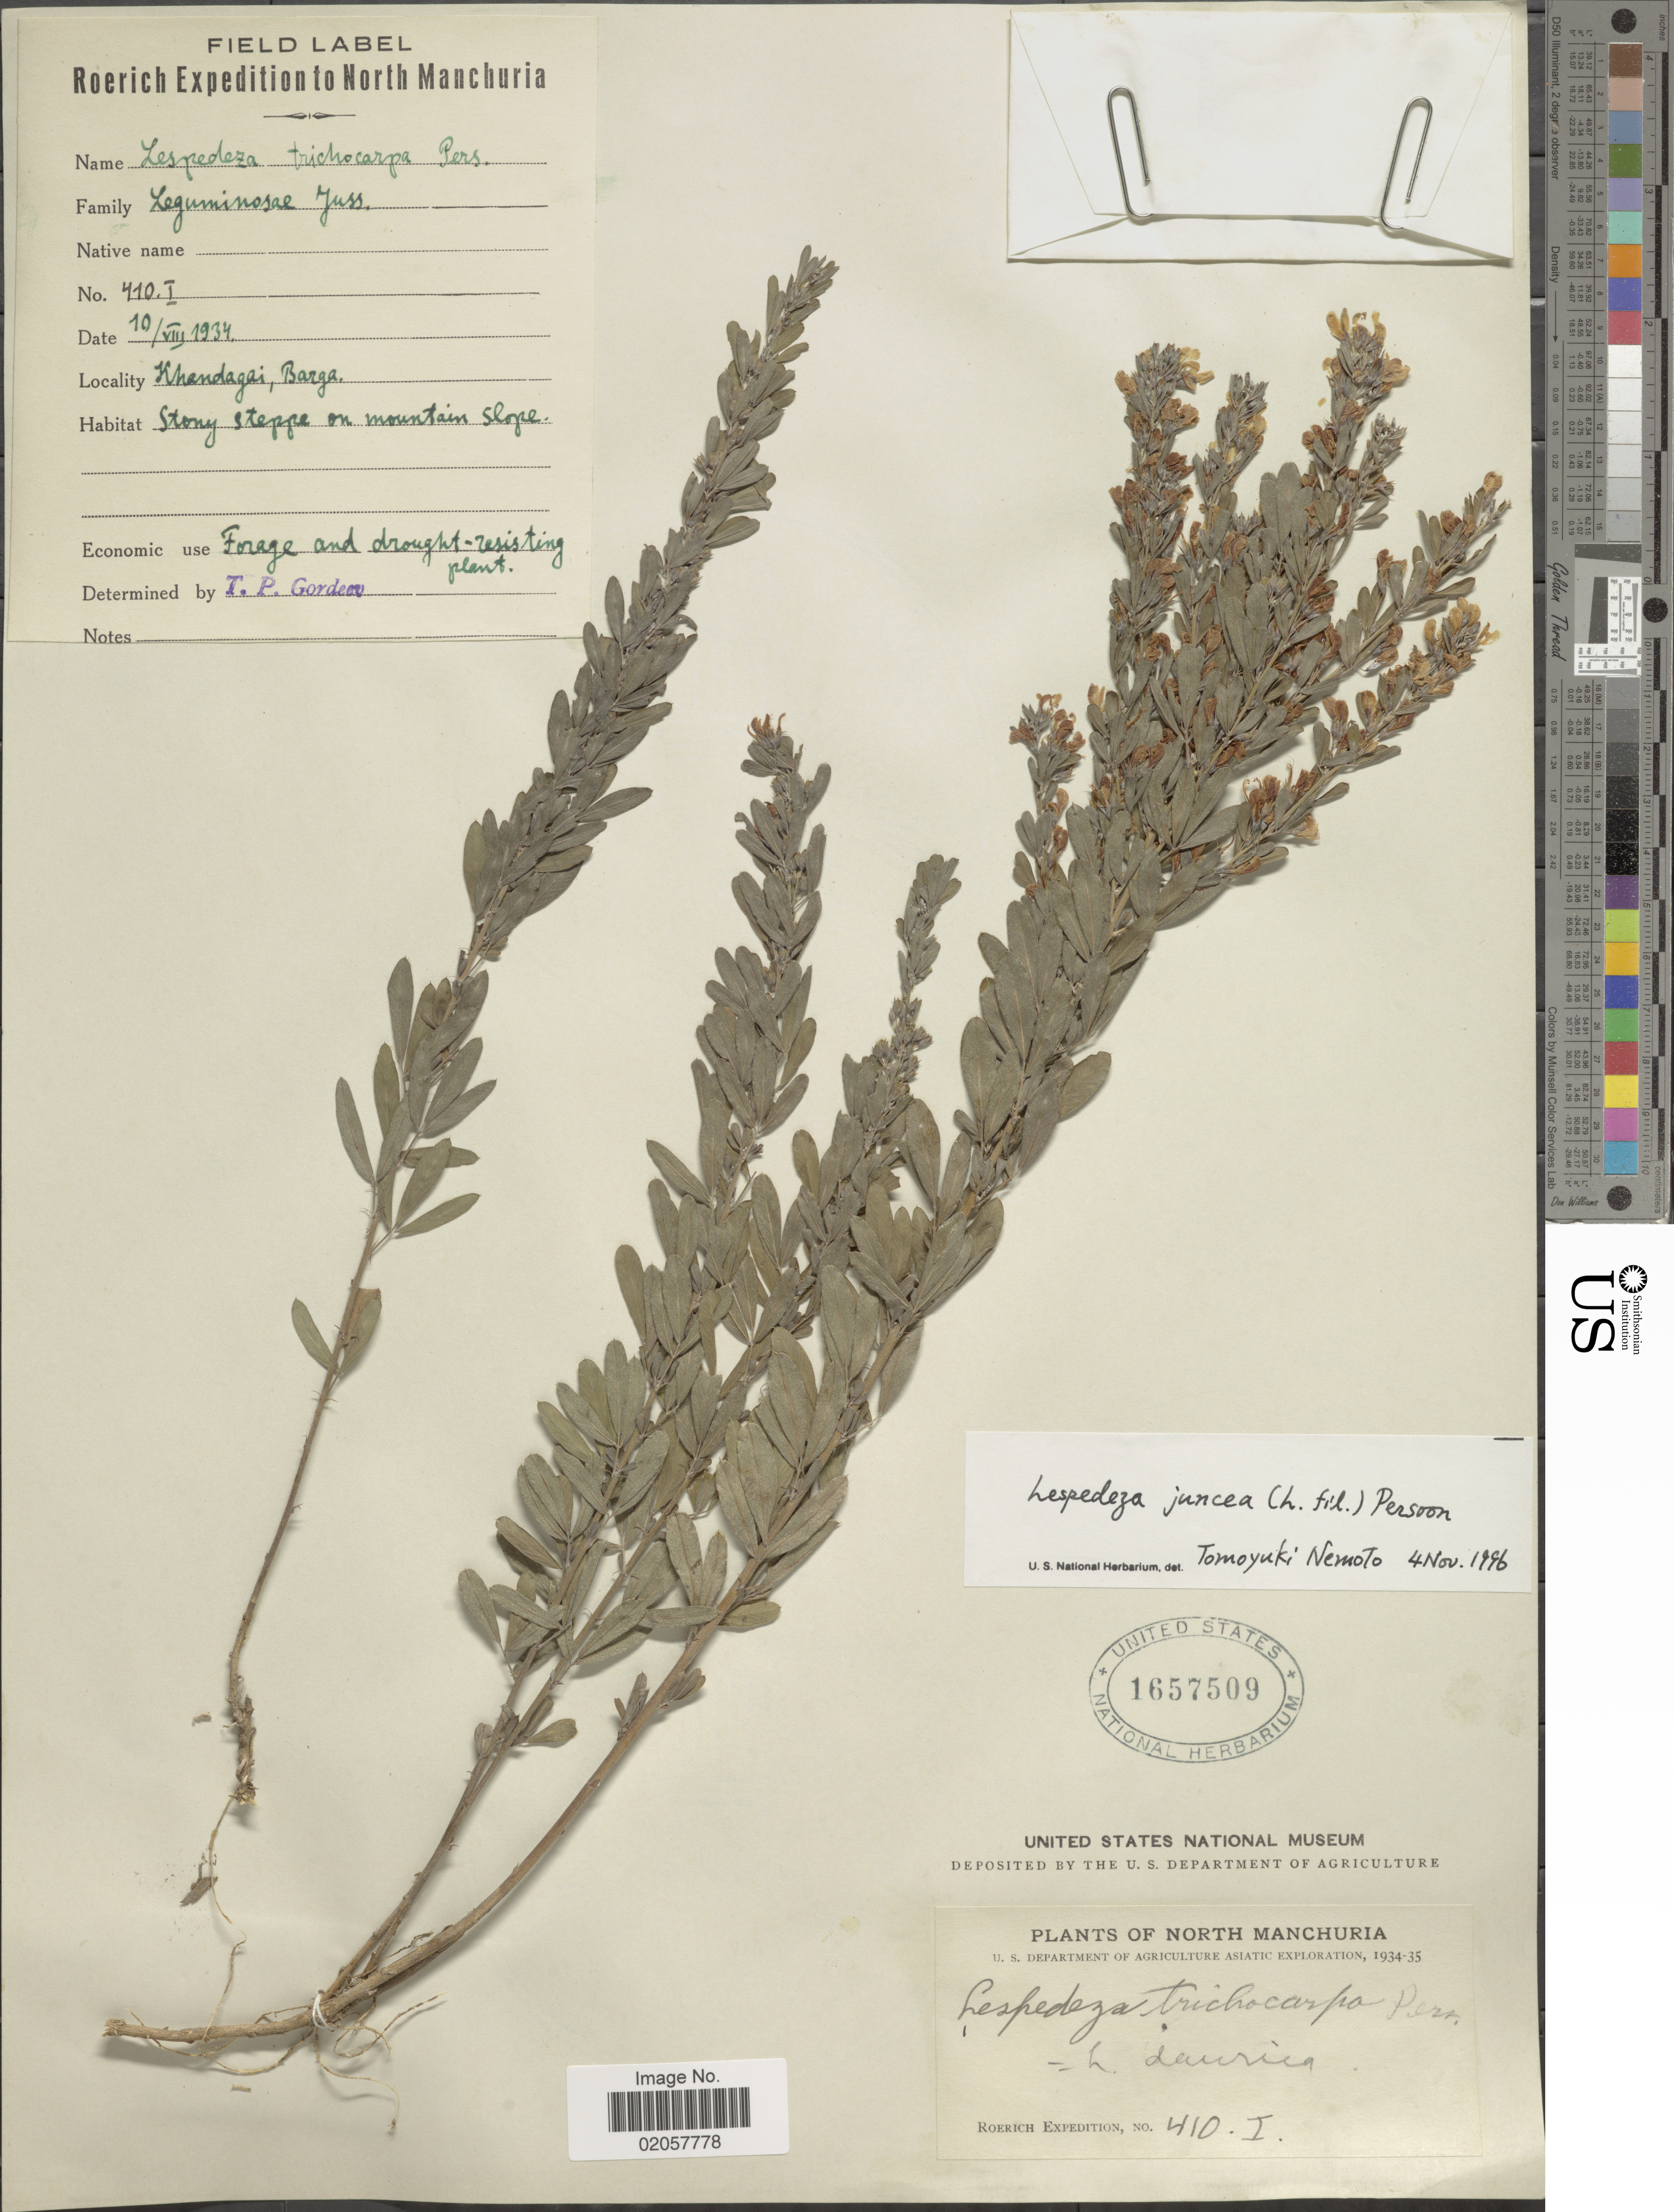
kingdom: Plantae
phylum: Tracheophyta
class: Magnoliopsida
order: Fabales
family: Fabaceae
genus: Lespedeza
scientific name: Lespedeza juncea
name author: (L. f.) Pers.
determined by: Nemoto, T.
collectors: Roerich Expedition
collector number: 410/1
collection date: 1934-08-10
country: China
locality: North Manchuria, Khandagai, Barga, stony steppe on mountain slope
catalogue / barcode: US 1657509